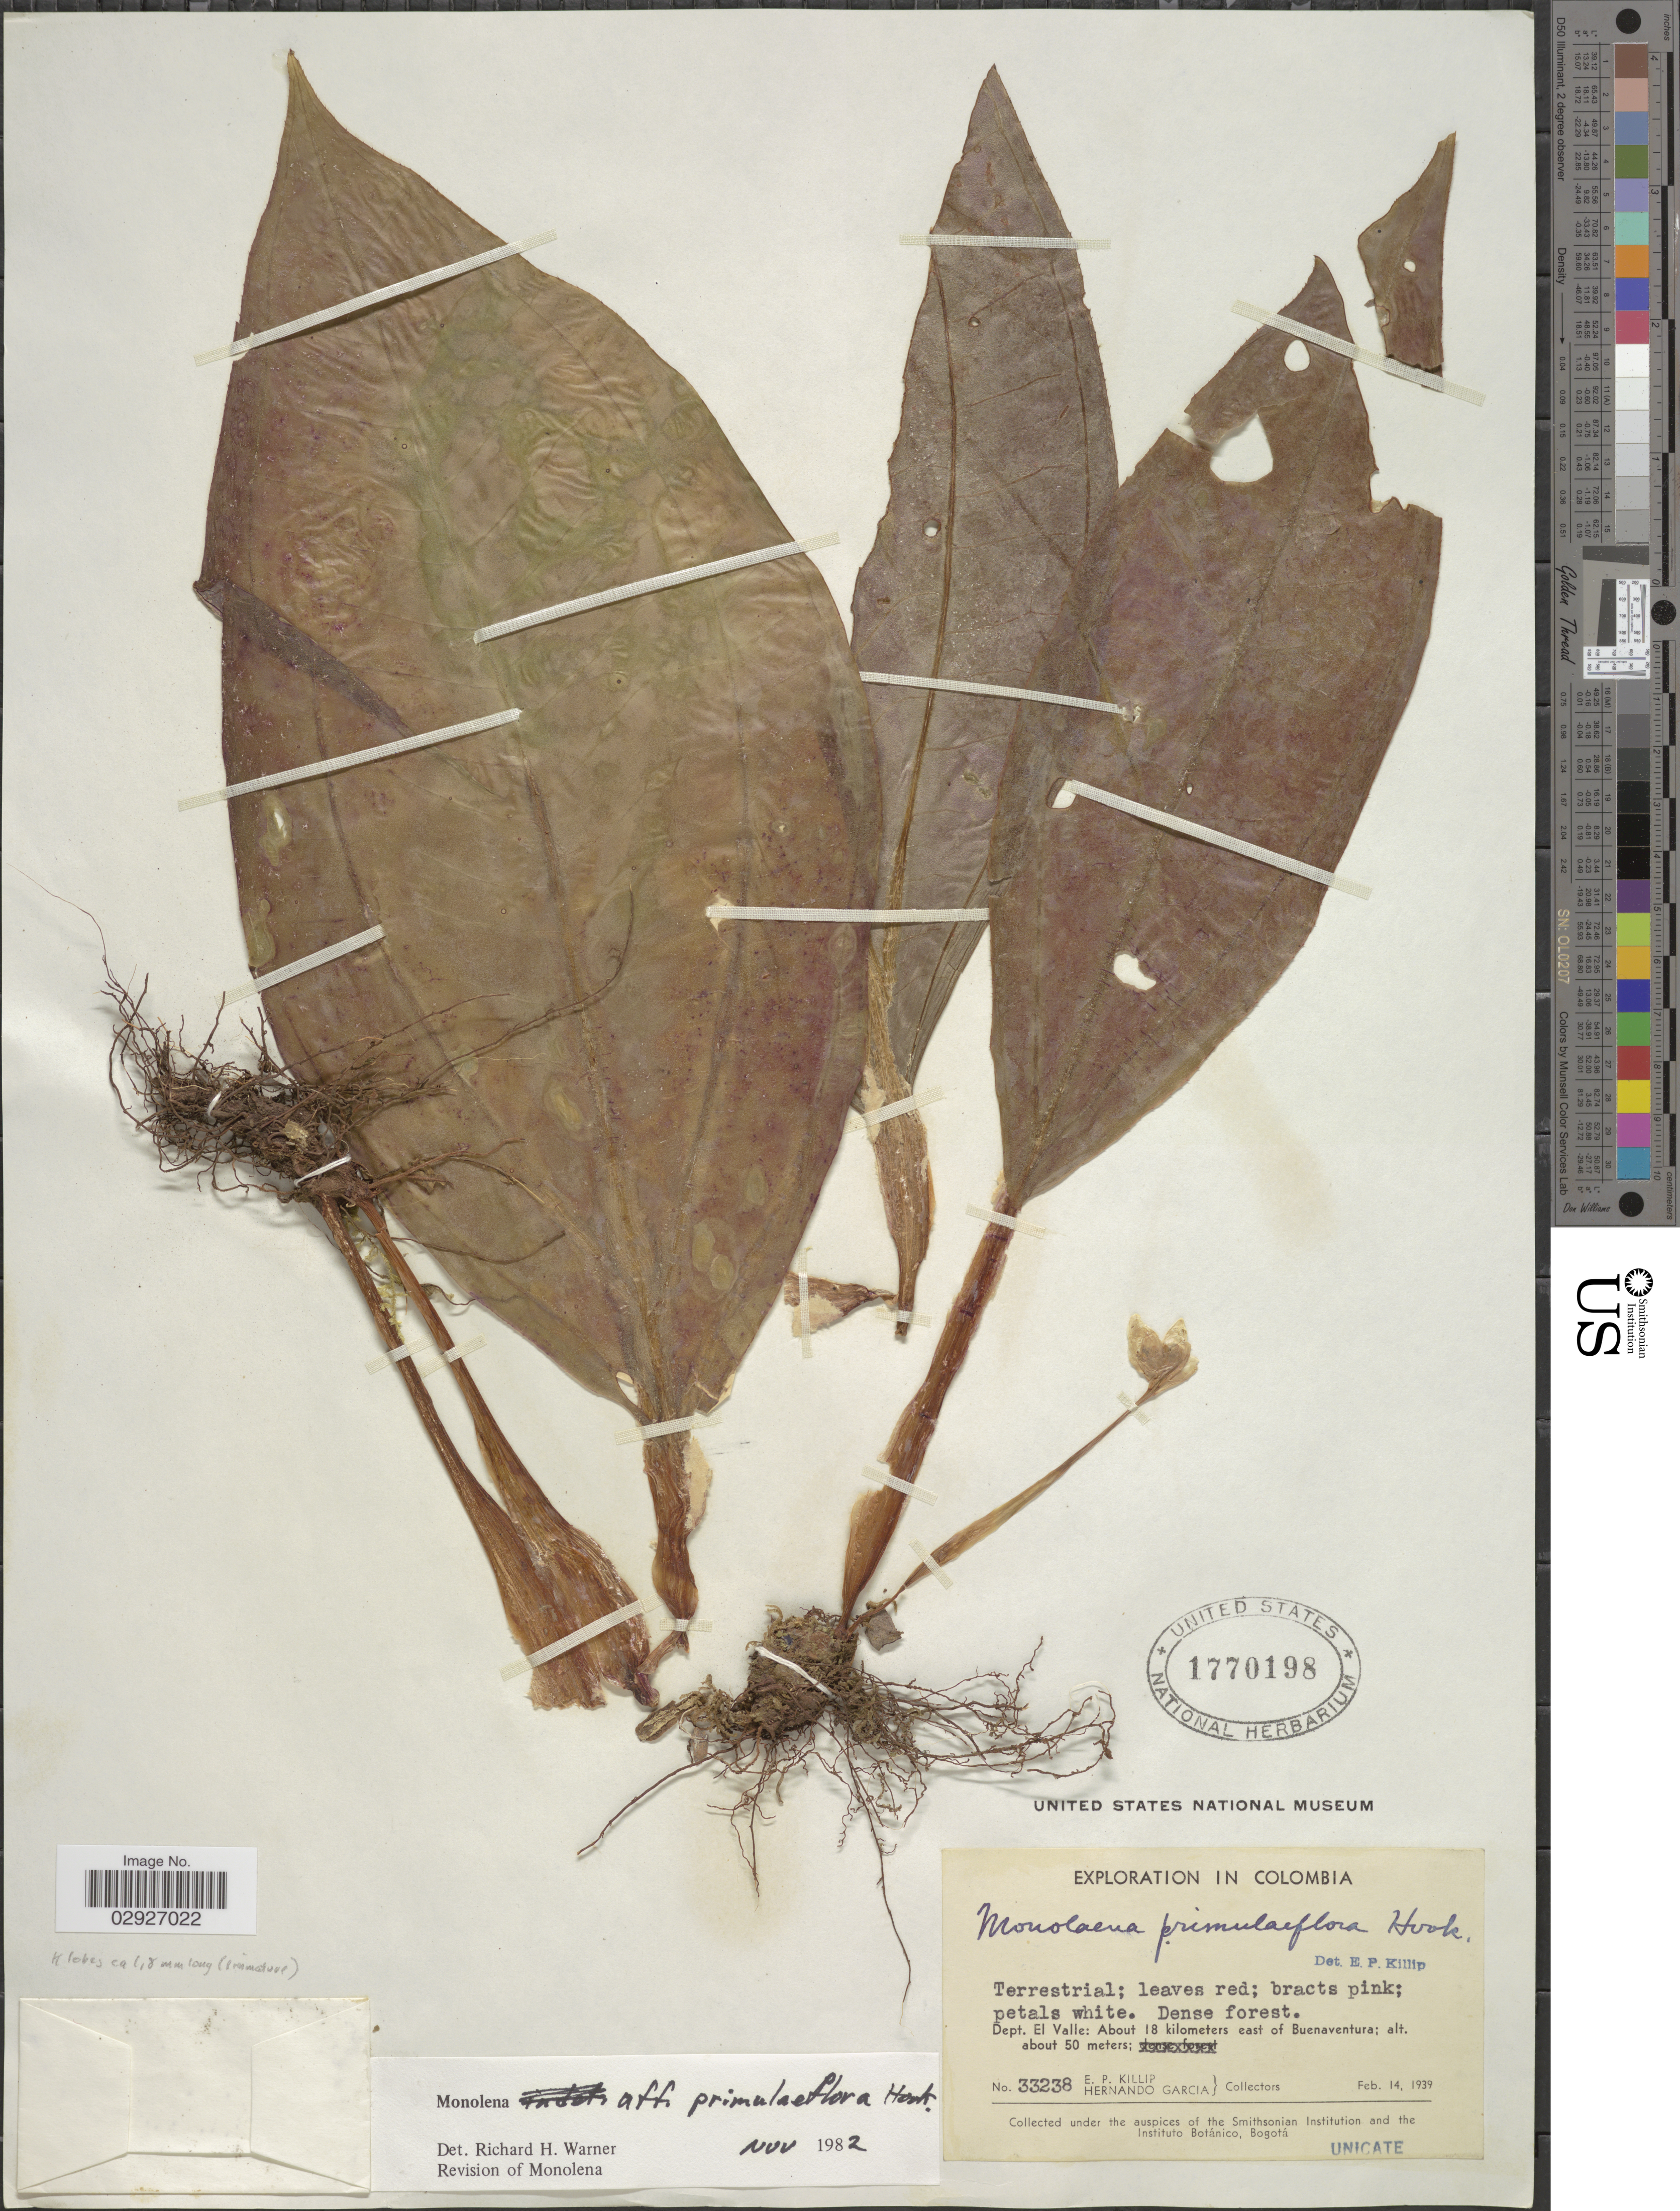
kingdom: Plantae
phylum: Tracheophyta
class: Magnoliopsida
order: Myrtales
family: Melastomataceae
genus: Monolena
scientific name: Monolena primuliflora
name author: Hook. f.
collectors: E. P. Killip & H. Garcia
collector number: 33238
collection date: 1939-02-14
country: Colombia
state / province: Valle del Cauca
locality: Dept. El Valle: About 18 kilometers east of Buenaventura.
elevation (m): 50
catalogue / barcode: US 1770198